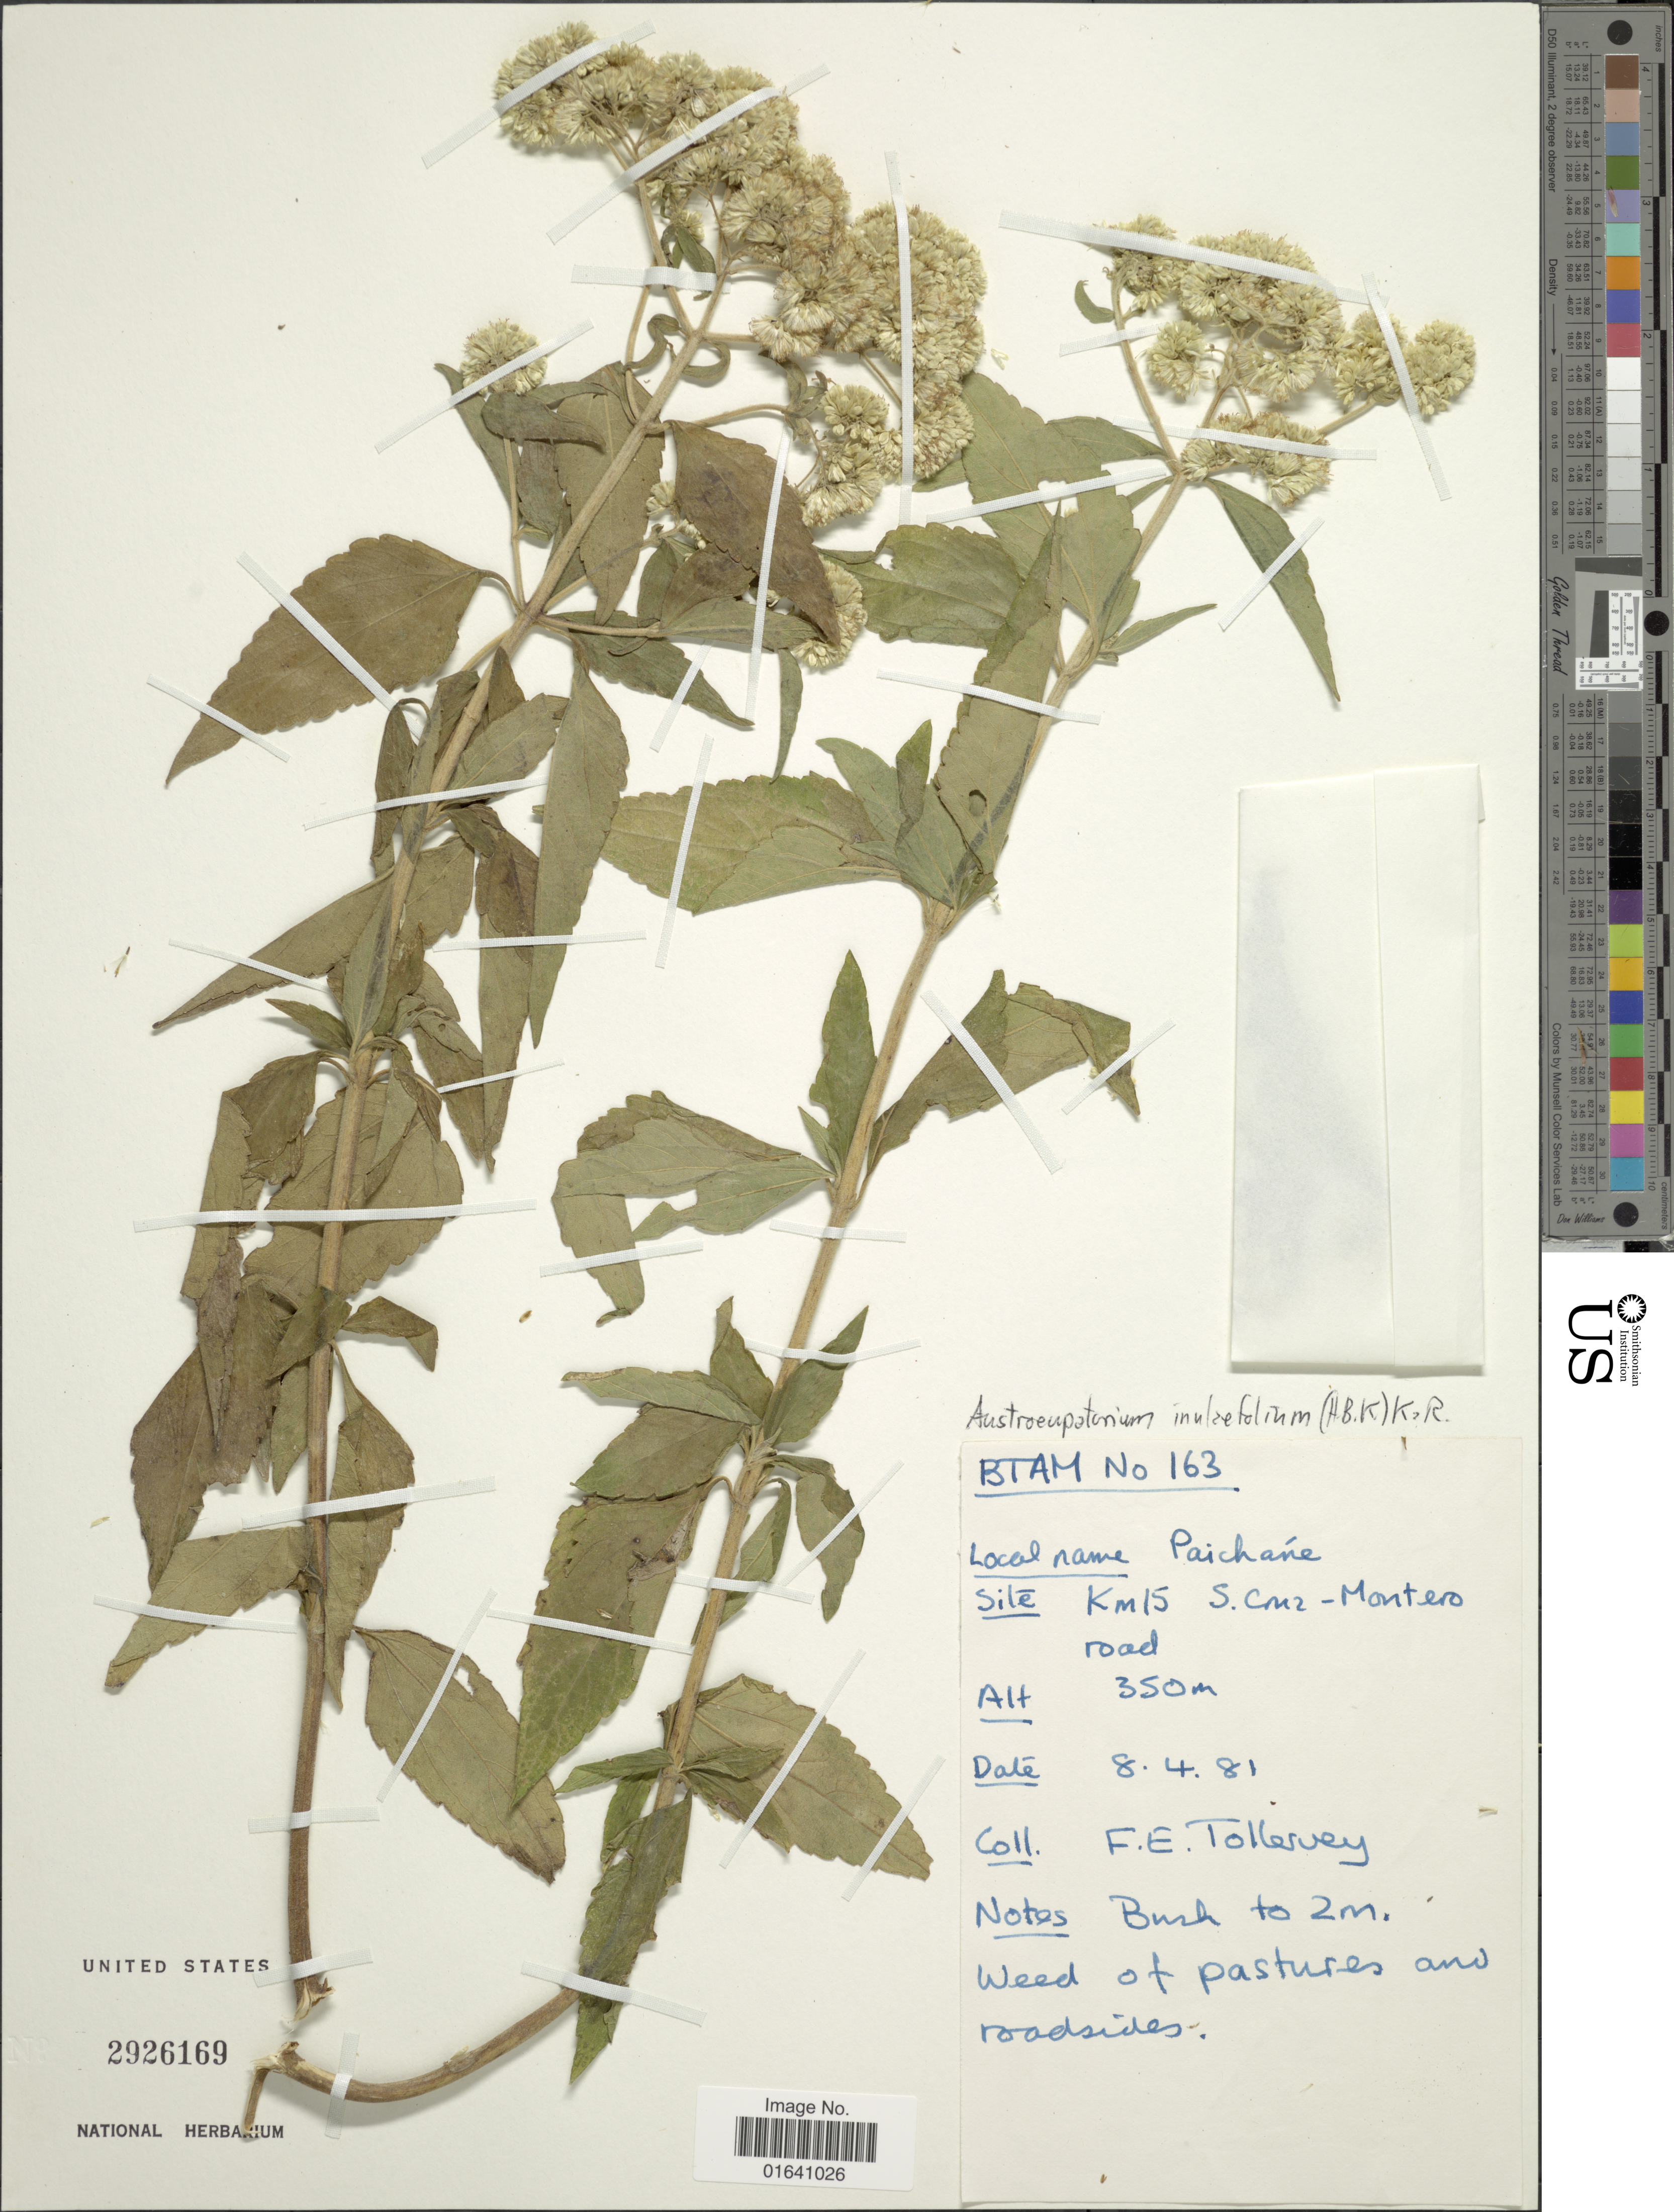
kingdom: Plantae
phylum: Tracheophyta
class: Magnoliopsida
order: Asterales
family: Asteraceae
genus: Austroeupatorium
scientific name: Austroeupatorium decemflorum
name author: (DC.) R.M. King & H. Rob.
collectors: F. Tollevey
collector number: BTAM 163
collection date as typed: Transcribed d/m/y: 8/4/81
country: Bolivia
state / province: Santa Cruz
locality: Km 15 S. conz-Montero road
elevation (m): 350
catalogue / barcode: US 2926169